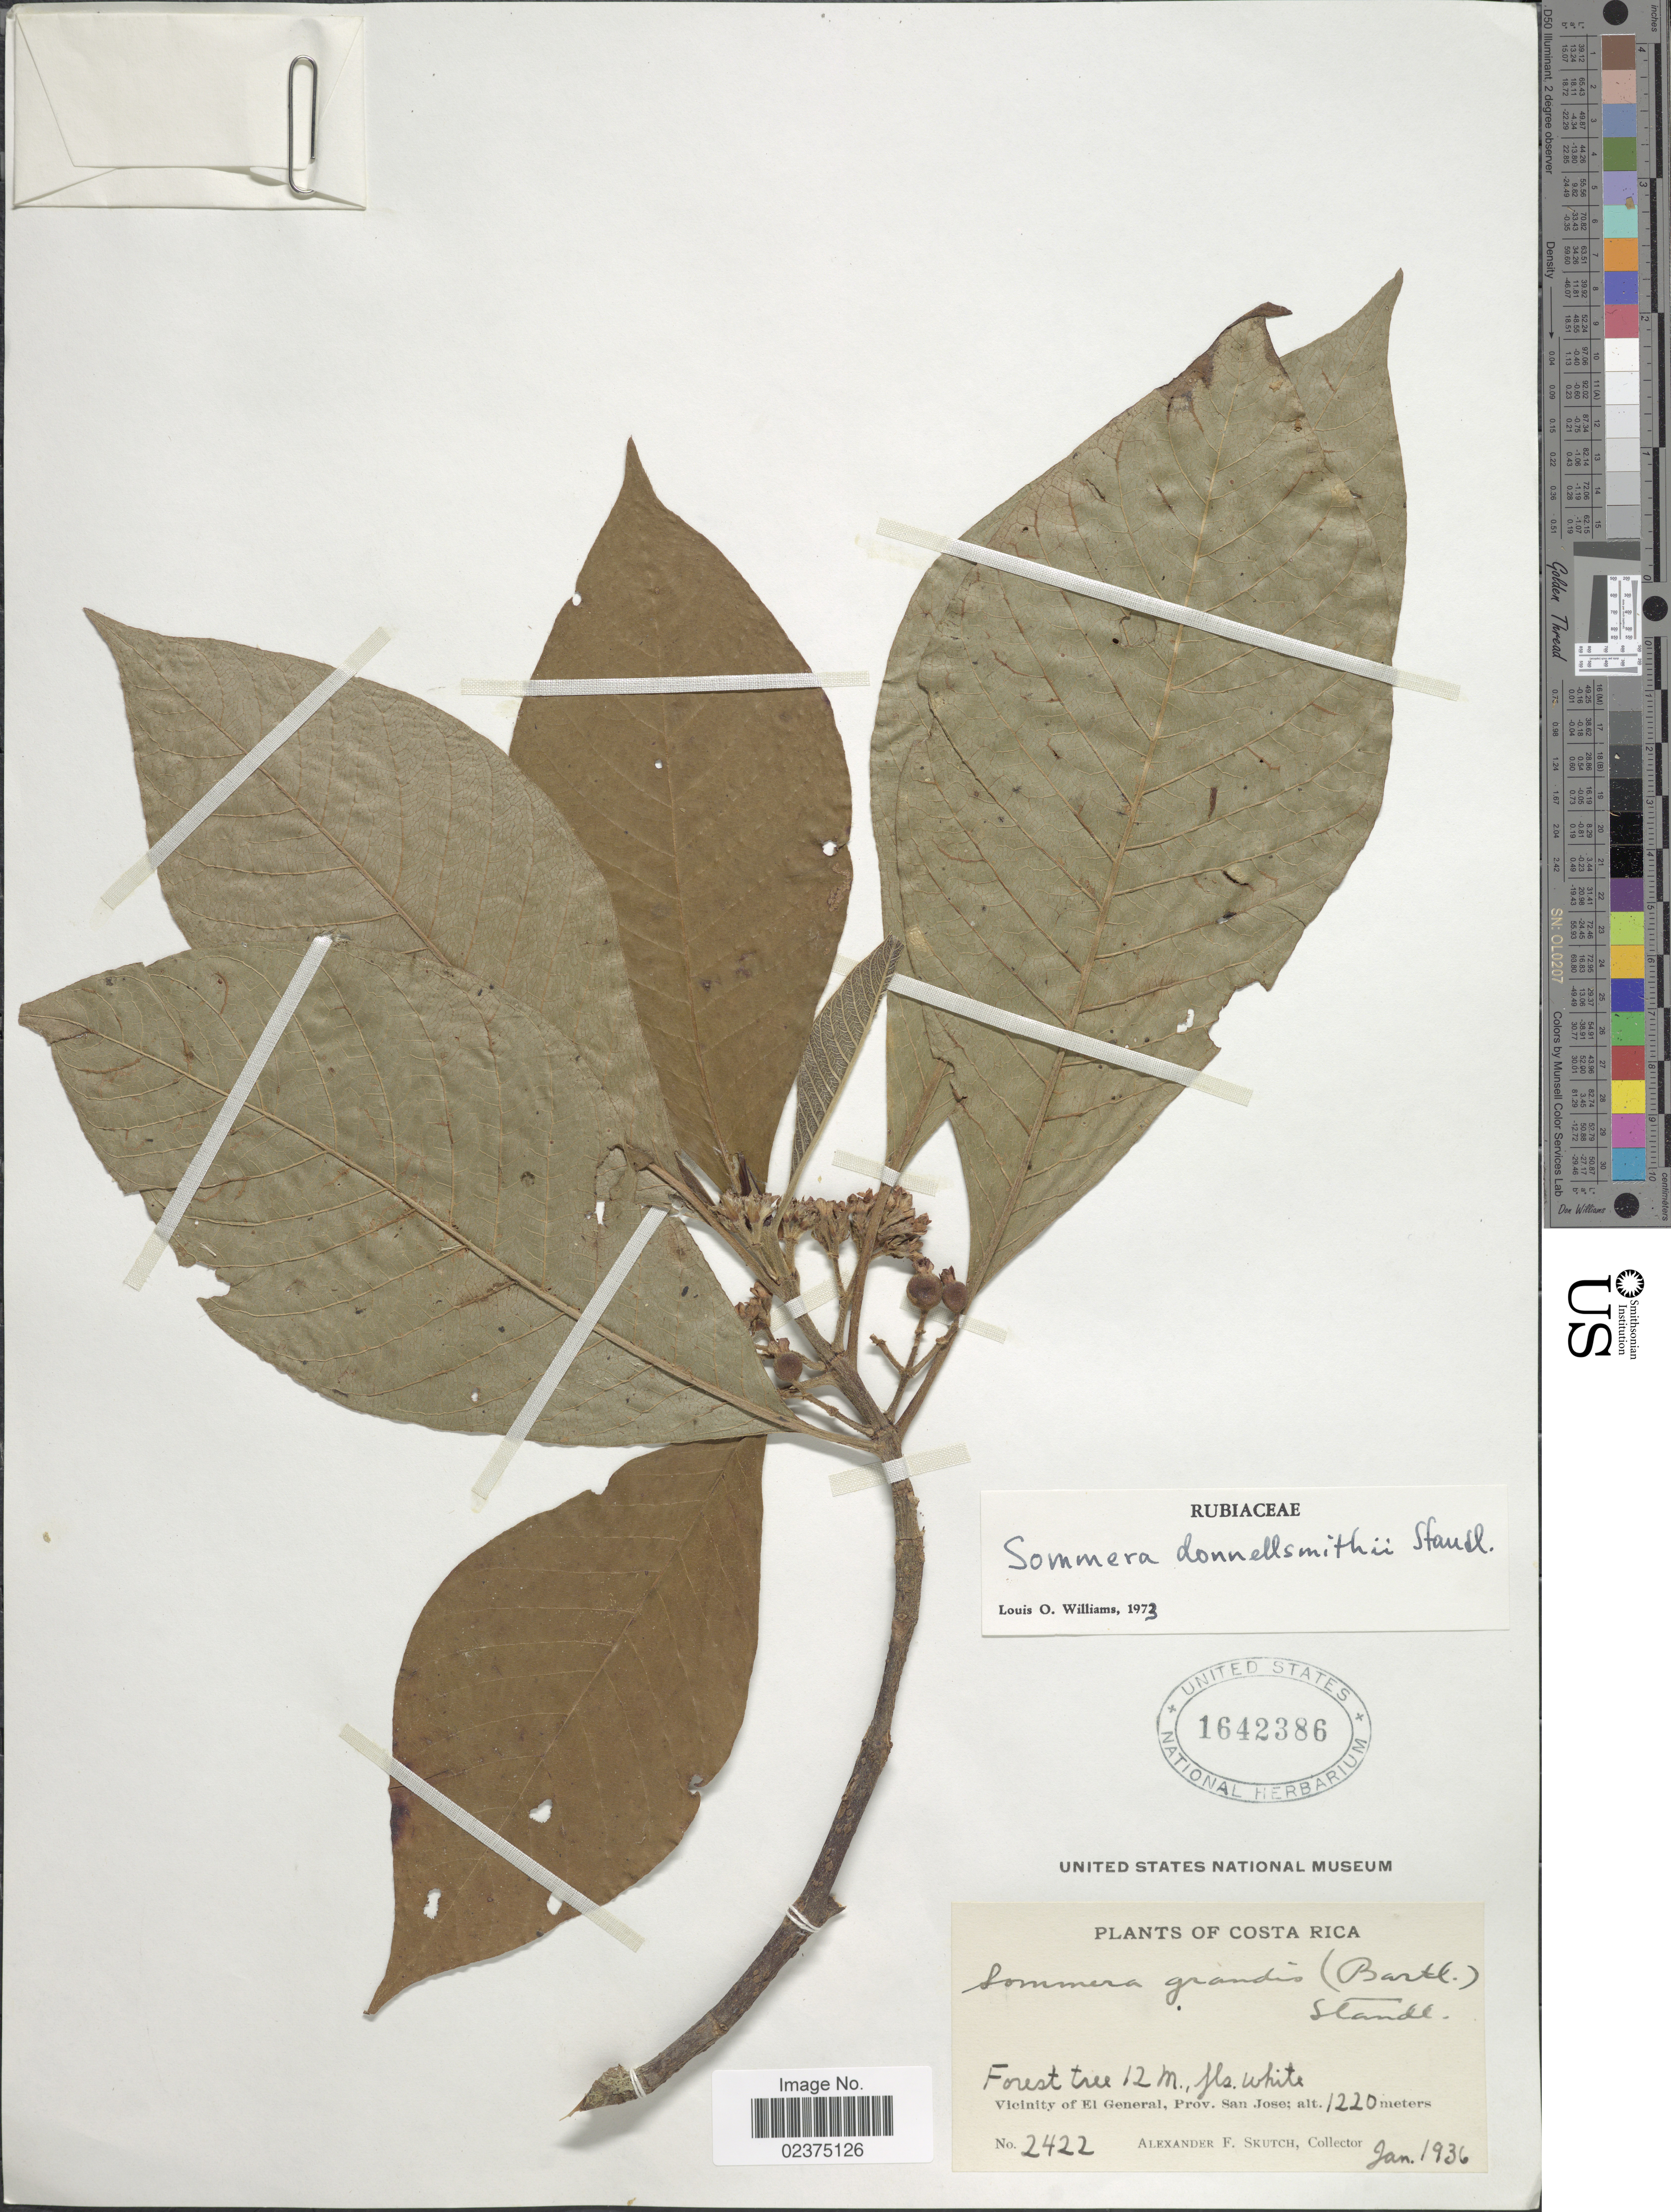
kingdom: Plantae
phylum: Tracheophyta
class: Magnoliopsida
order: Gentianales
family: Rubiaceae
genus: Sommera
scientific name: Sommera donnell-smithii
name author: Standl.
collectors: A. F. Skutch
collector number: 2422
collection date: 1936-01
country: Costa Rica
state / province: San José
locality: Vicinity of El General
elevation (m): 1220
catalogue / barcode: US 1642386